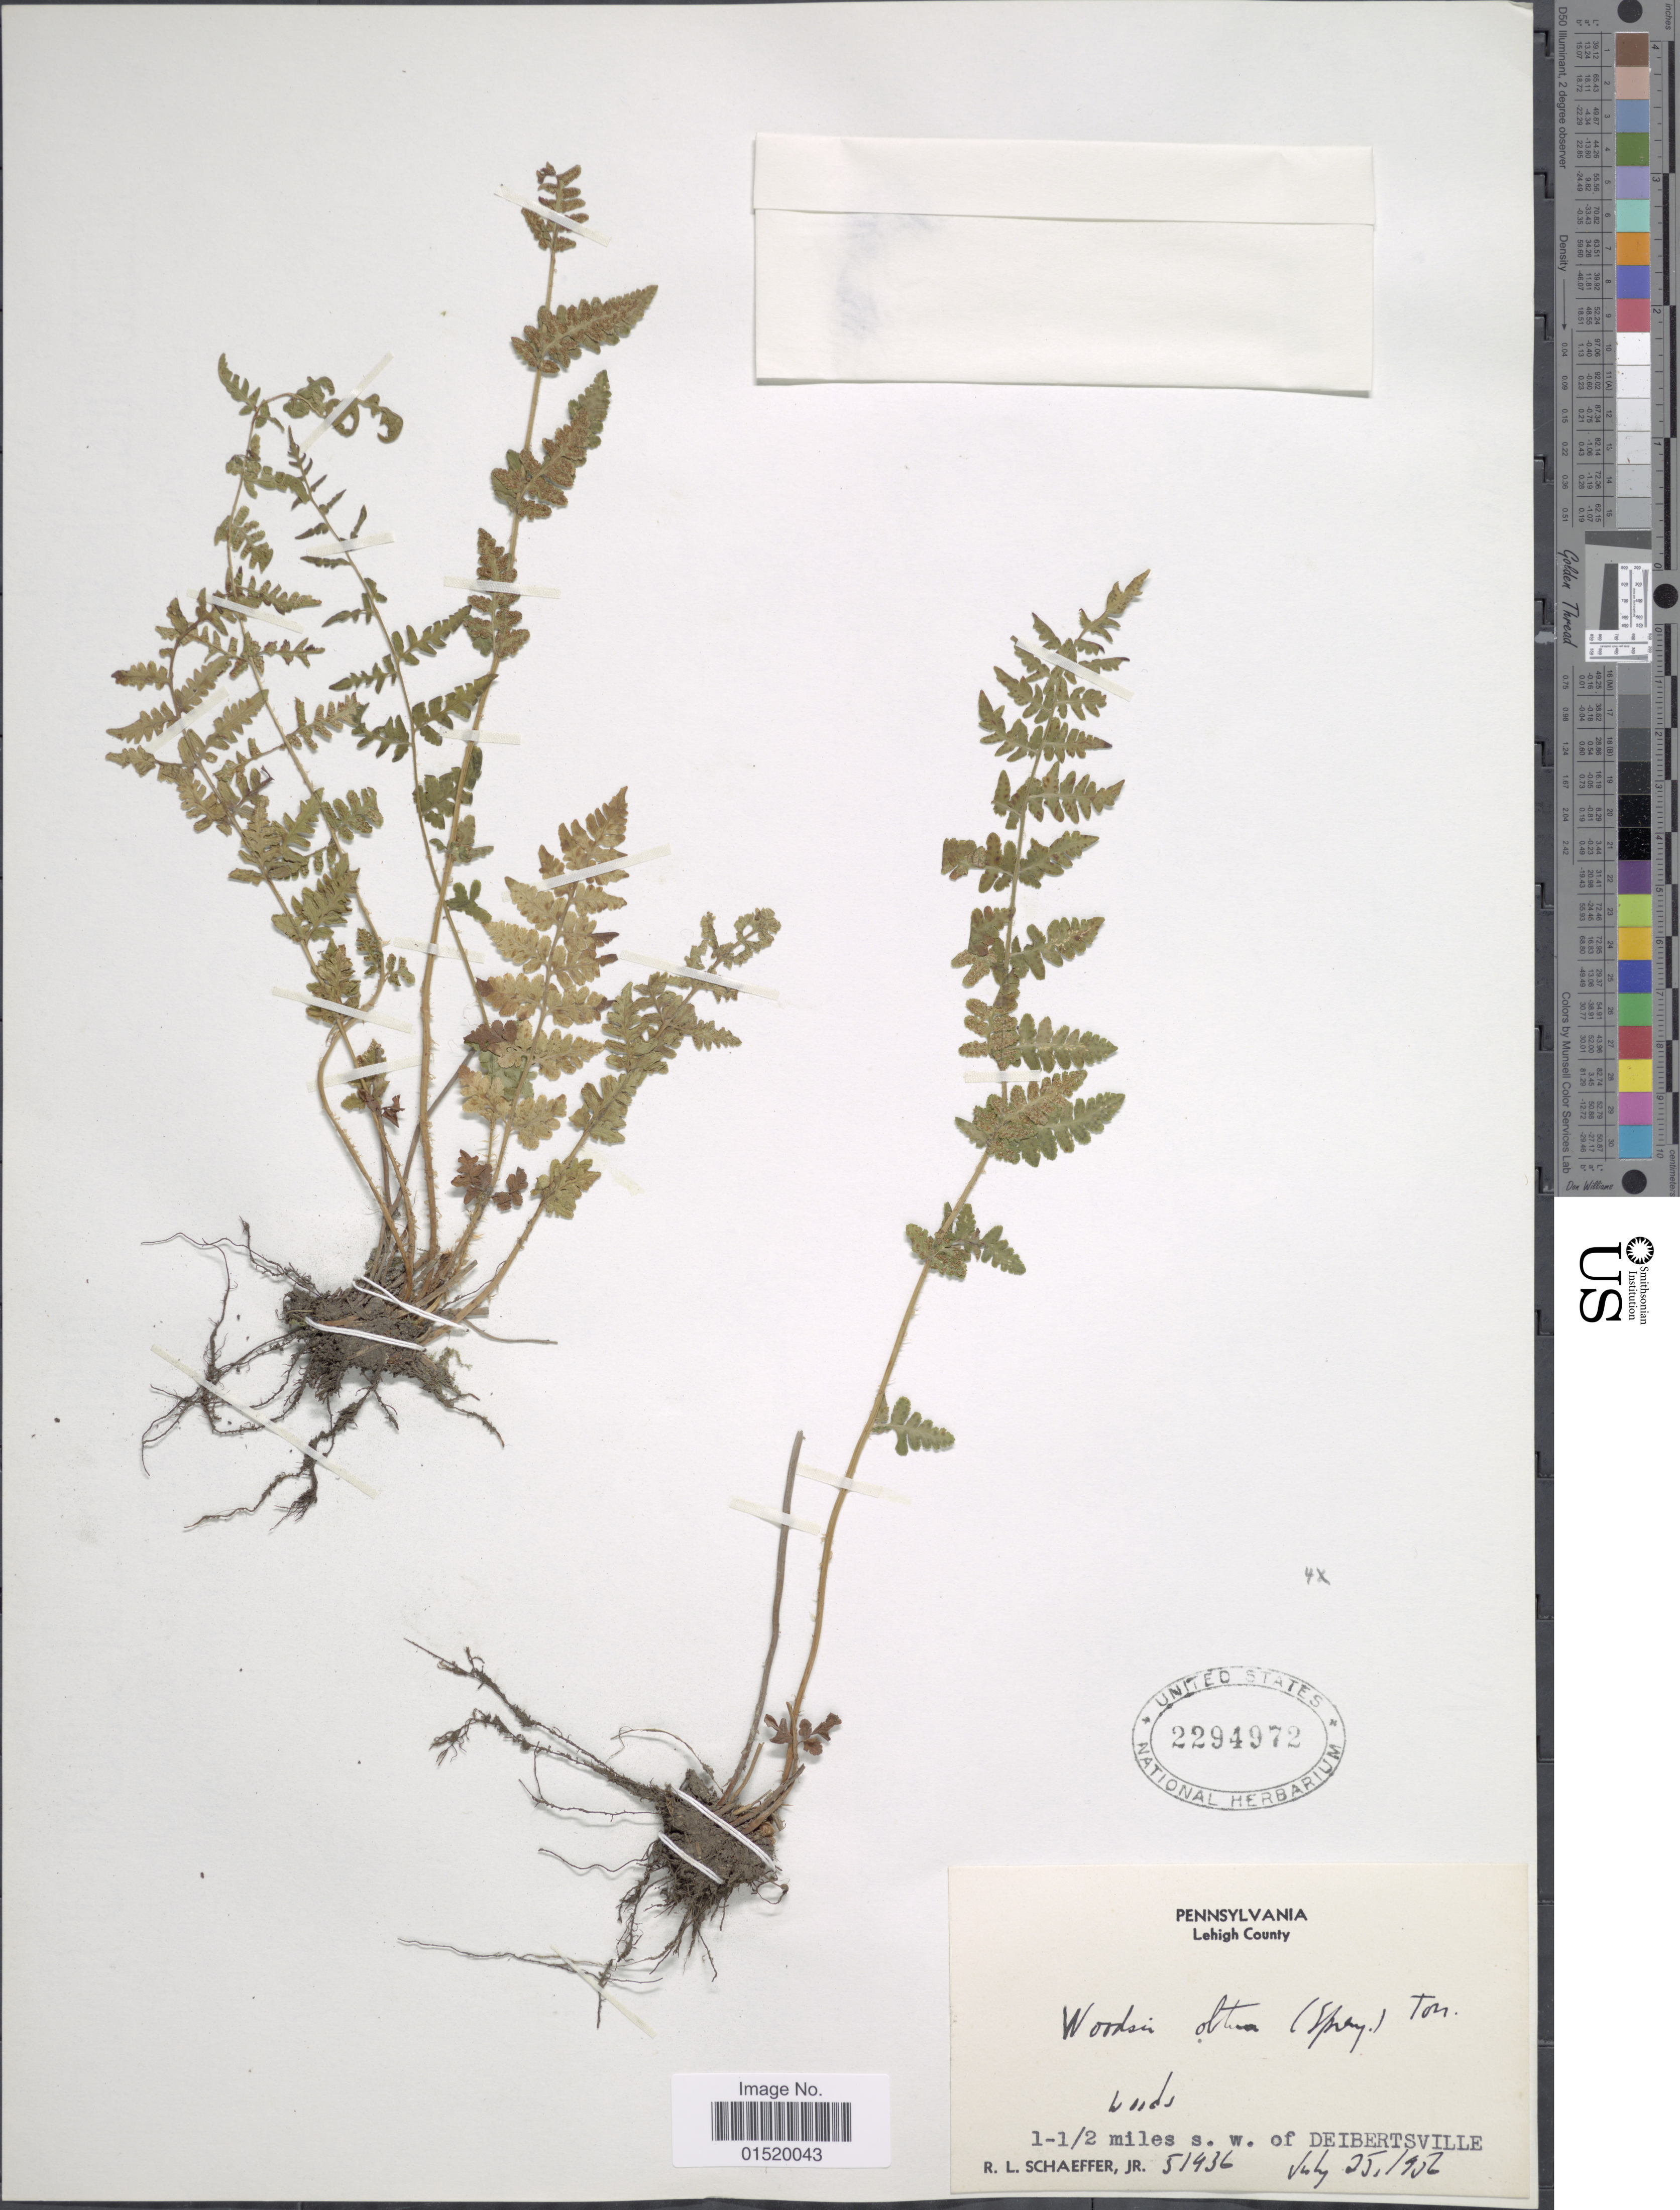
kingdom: Plantae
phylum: Tracheophyta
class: Polypodiopsida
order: Polypodiales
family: Woodsiaceae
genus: Woodsia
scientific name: Woodsia obtusa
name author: (Spreng.) Torr.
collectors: R. L. Schaeffer Jr.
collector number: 51936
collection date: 1936-07-25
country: United States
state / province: Pennsylvania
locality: Lehigh County, 1-1½ miles s.w. of Deibertsville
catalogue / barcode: US 2294972